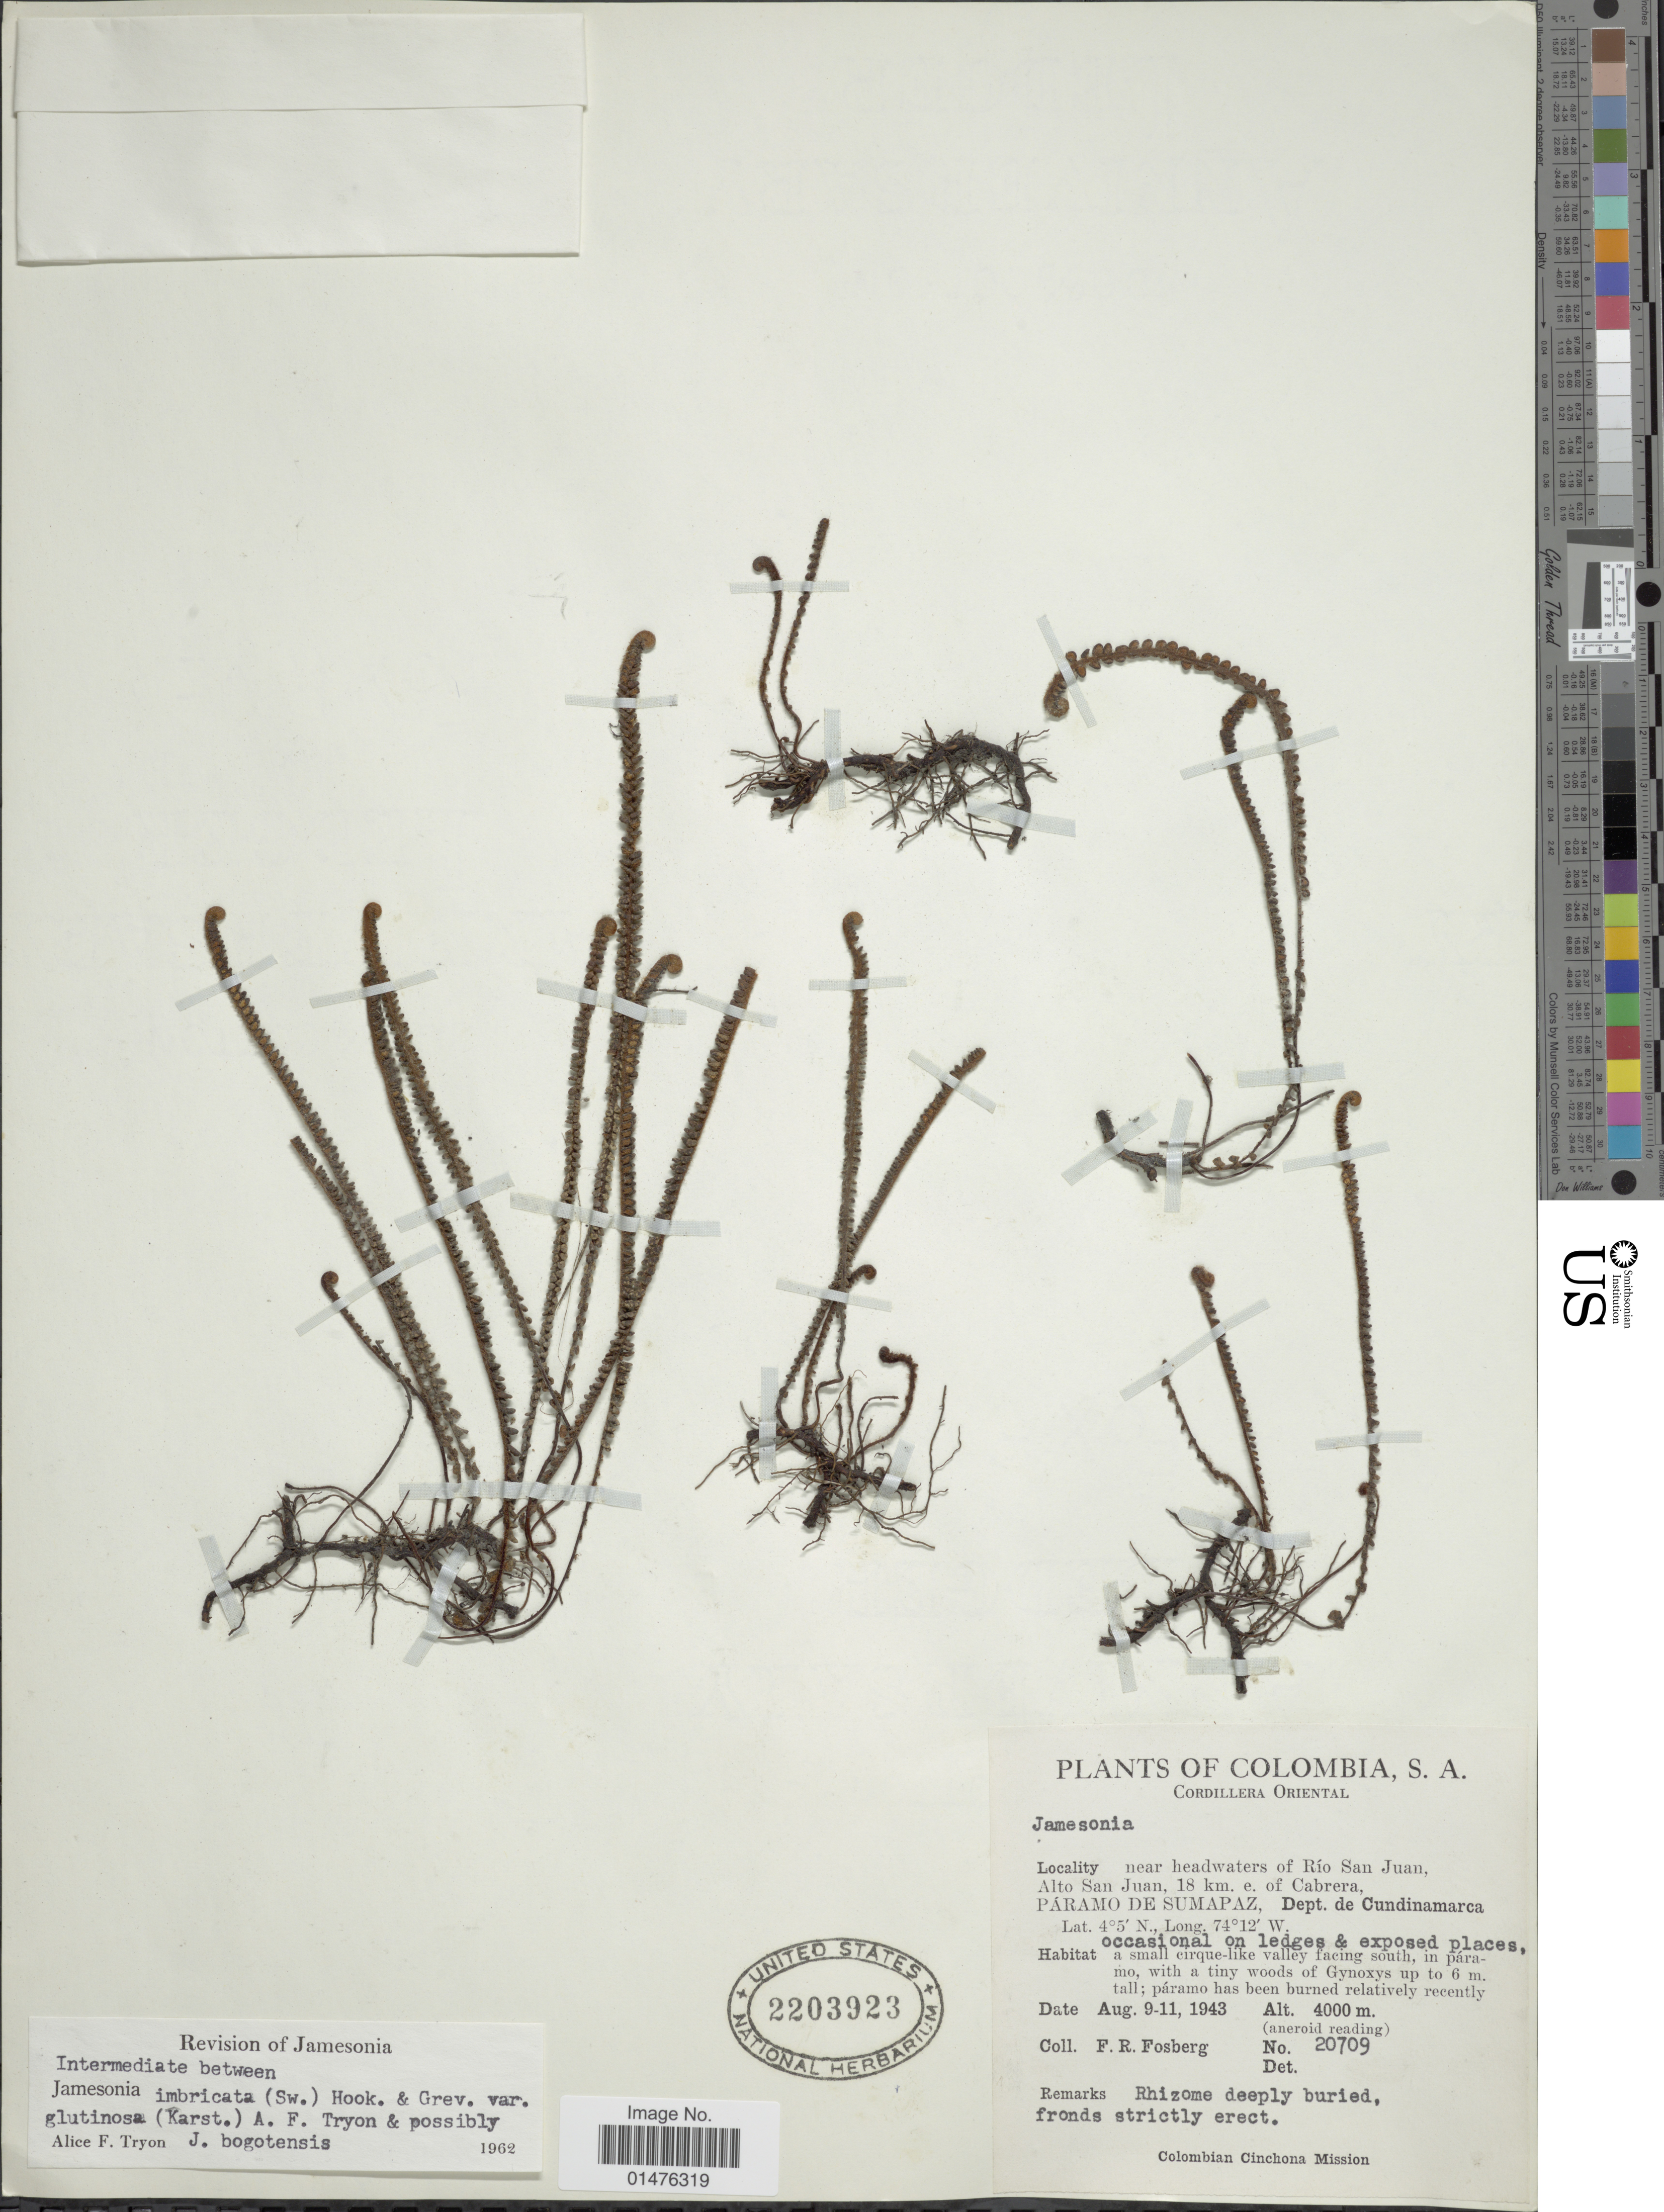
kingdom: Plantae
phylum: Tracheophyta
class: Polypodiopsida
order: Polypodiales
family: Pteridaceae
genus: Jamesonia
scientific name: Jamesonia imbricata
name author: (Sw.) Hook. & Grev.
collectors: F. R. Fosberg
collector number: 20709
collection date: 1943-08-09/1943-08-11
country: Colombia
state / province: Cundinamarca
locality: Cordillera Oriental, near headwaters of Río San Juan, Alto San Juan, 18 k,m. e. of Cabrera, Páramo de Sumapaz, Dept. de Cundinamarca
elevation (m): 4000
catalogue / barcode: US 2203923